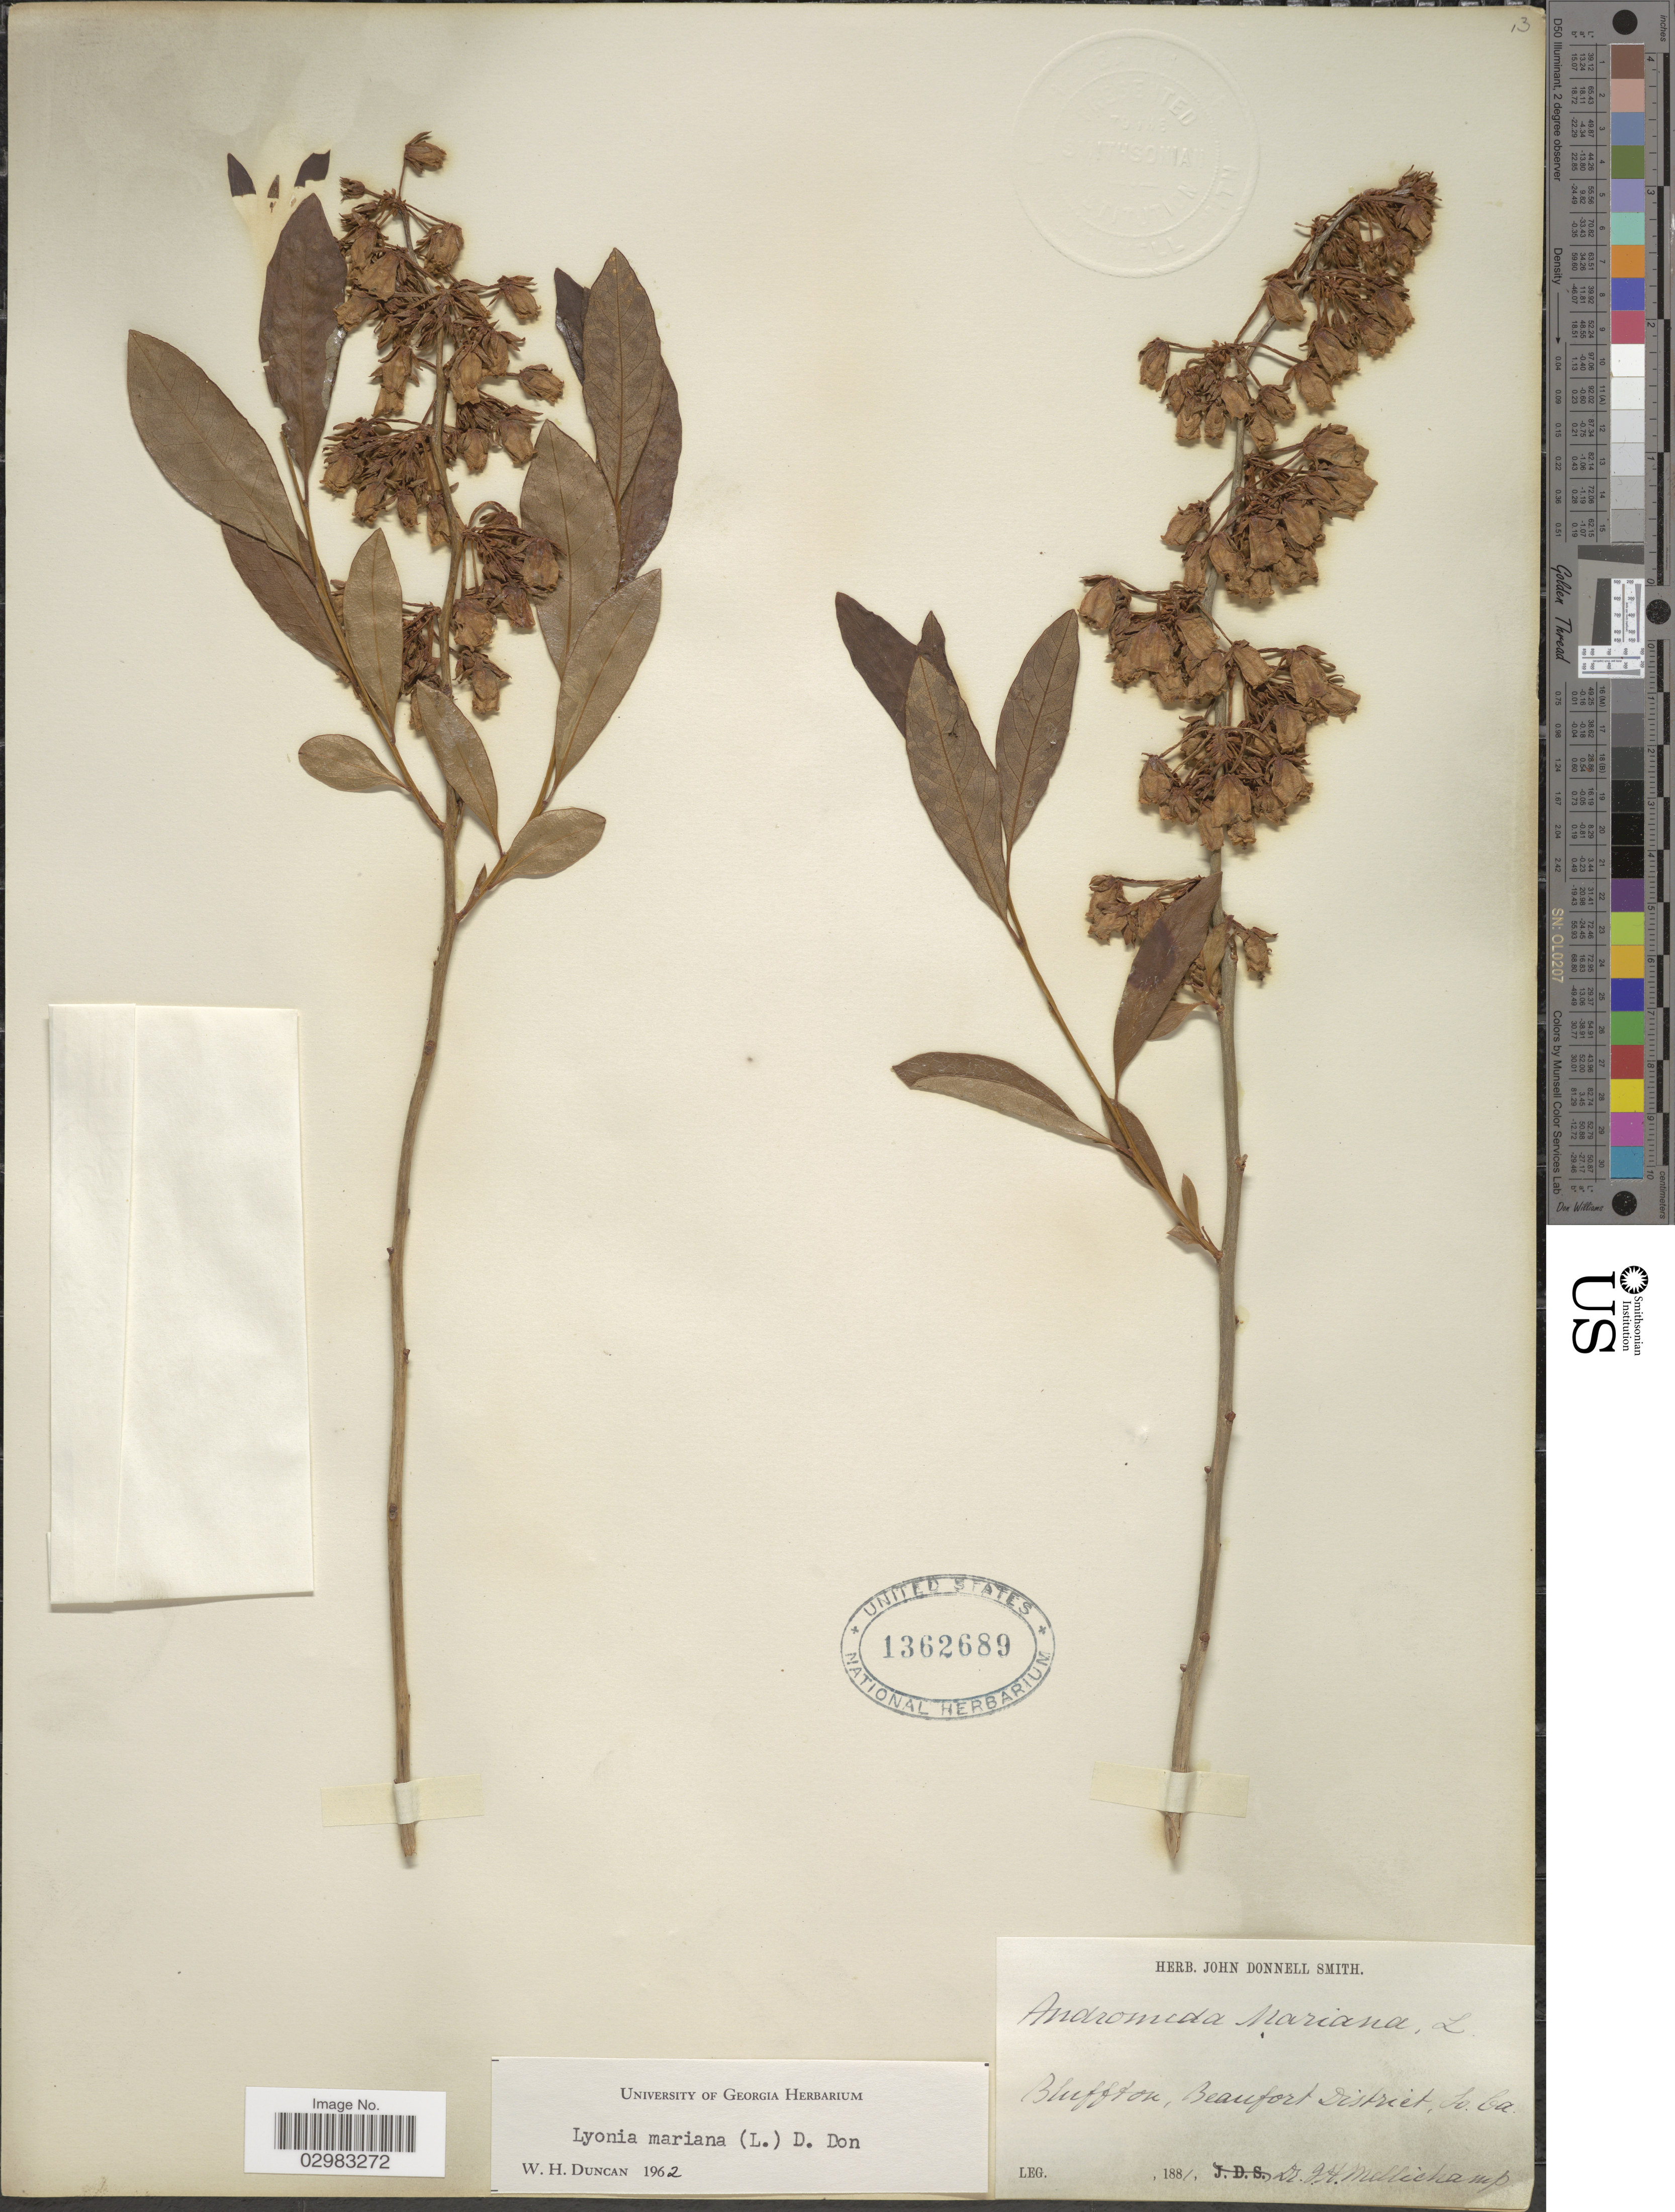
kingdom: Plantae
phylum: Tracheophyta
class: Magnoliopsida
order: Ericales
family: Ericaceae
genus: Lyonia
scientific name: Lyonia mariana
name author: (L.) D. Don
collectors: J. H. Mellichamp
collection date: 1881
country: United States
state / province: South Carolina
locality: Bluffton, Beaufort District.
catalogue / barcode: US 1362689